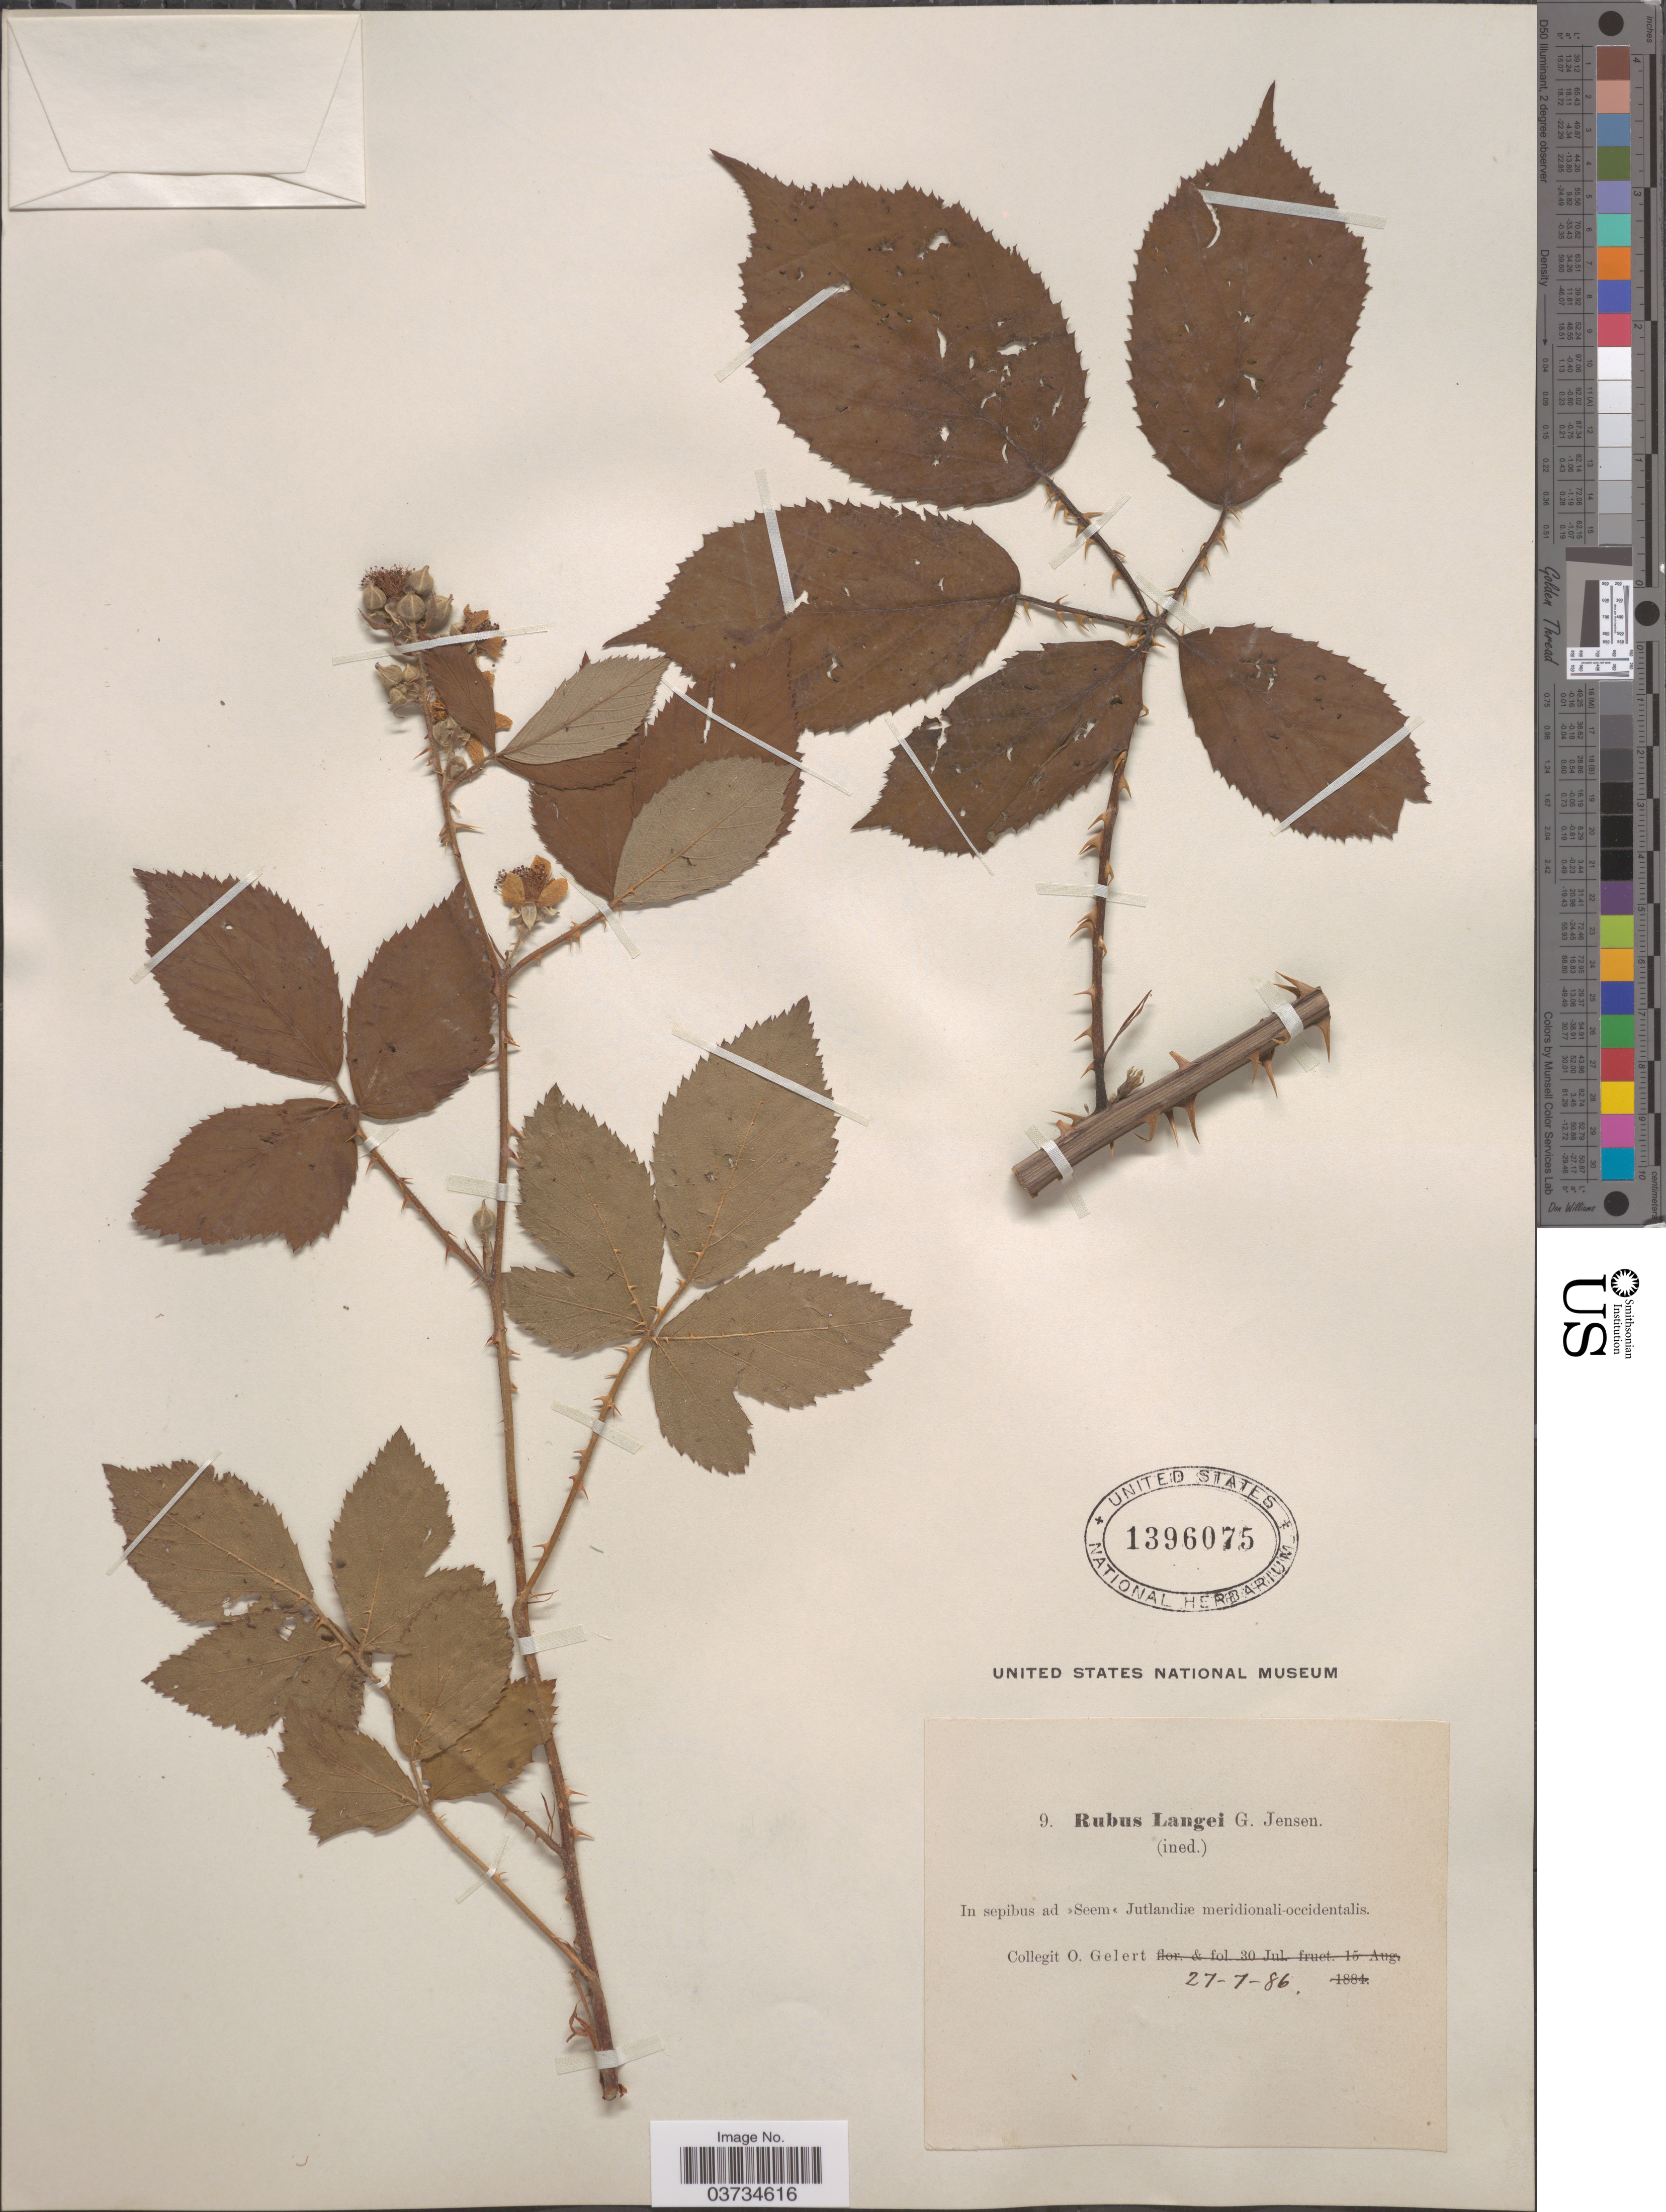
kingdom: Plantae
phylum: Tracheophyta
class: Magnoliopsida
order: Rosales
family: Rosaceae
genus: Rubus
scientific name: Rubus langei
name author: Jensen ex Frid. & Gelert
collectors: O. Gelert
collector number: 9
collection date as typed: Transcribed d/m/y: 27/7/86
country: Denmark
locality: In sepibus ad »Seem« Jutlandiæ meridionali-occidentalis.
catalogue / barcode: US 1396075